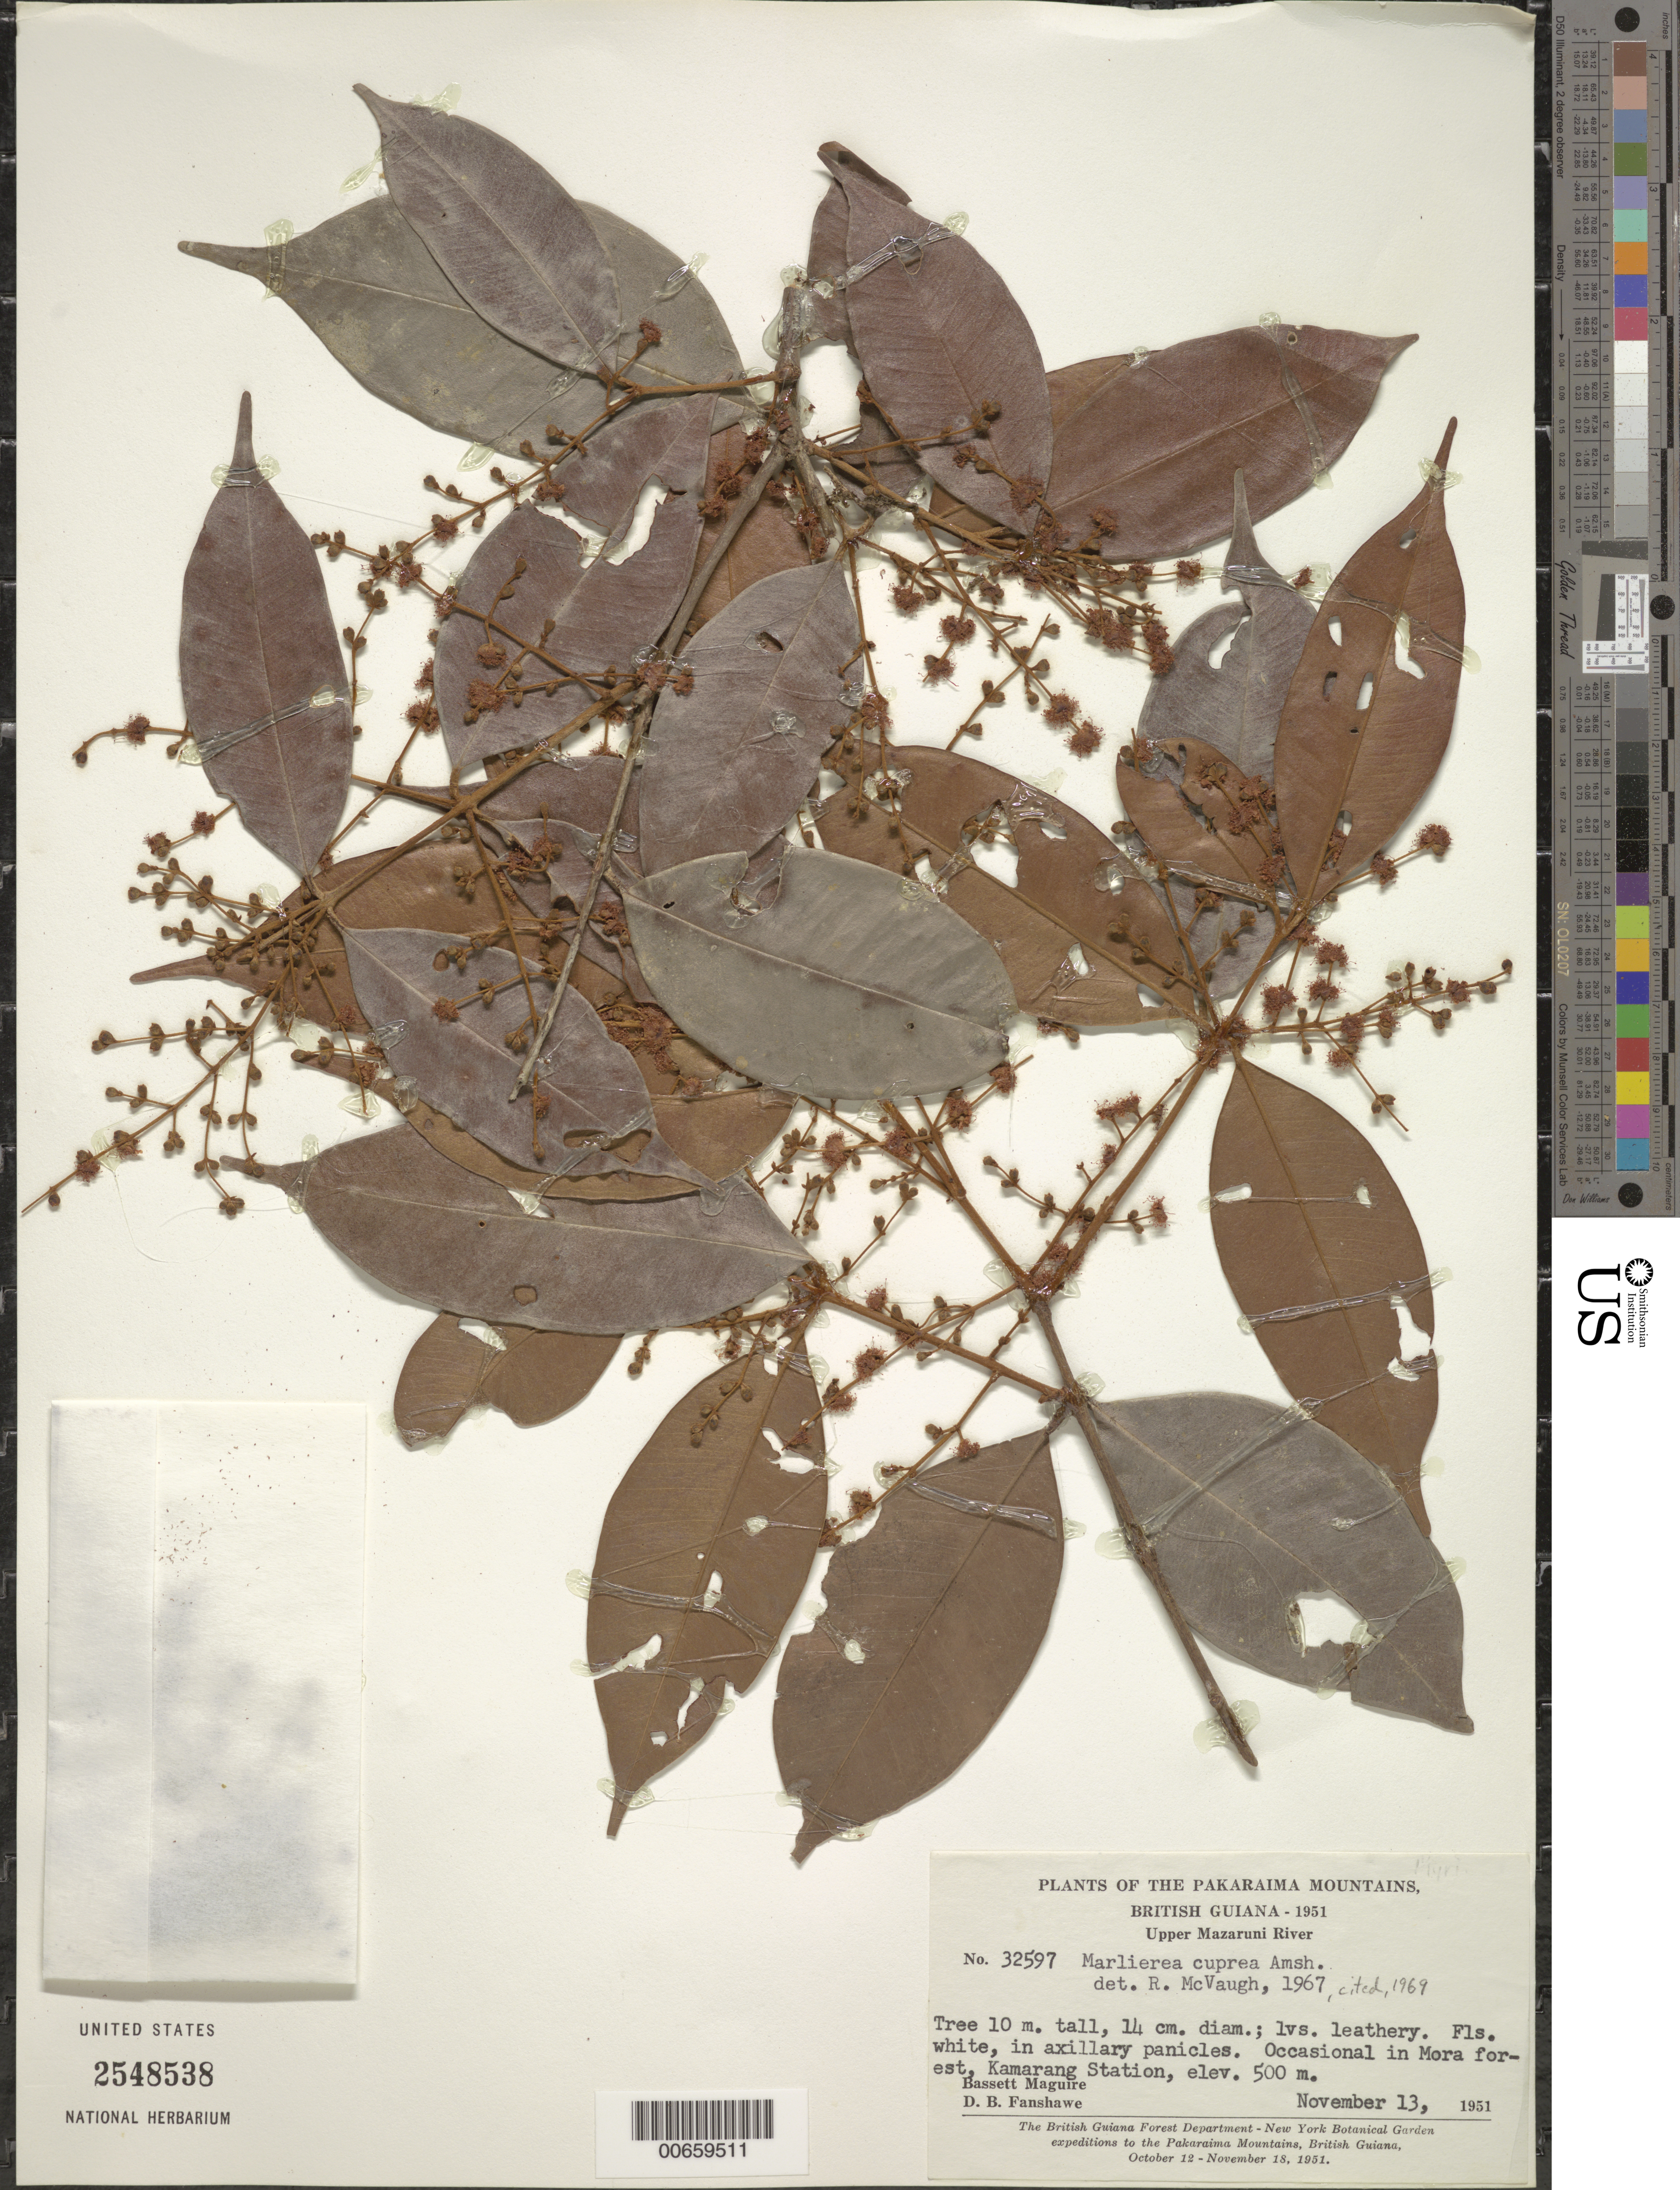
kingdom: Plantae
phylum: Tracheophyta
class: Magnoliopsida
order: Myrtales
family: Myrtaceae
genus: Myrcia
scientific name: Myrcia neocuprea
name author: E. Lucas & C.E. Wilson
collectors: B. Maguire & D. B. Fanshawe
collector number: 32597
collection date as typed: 13-Nov-51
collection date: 1951-11-13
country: Guyana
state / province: Cuyuni-Mazaruni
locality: Kamarang Station, Upper Mazaruni River, Pakaraima Mts.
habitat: Mora forest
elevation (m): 500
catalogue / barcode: US 2548538